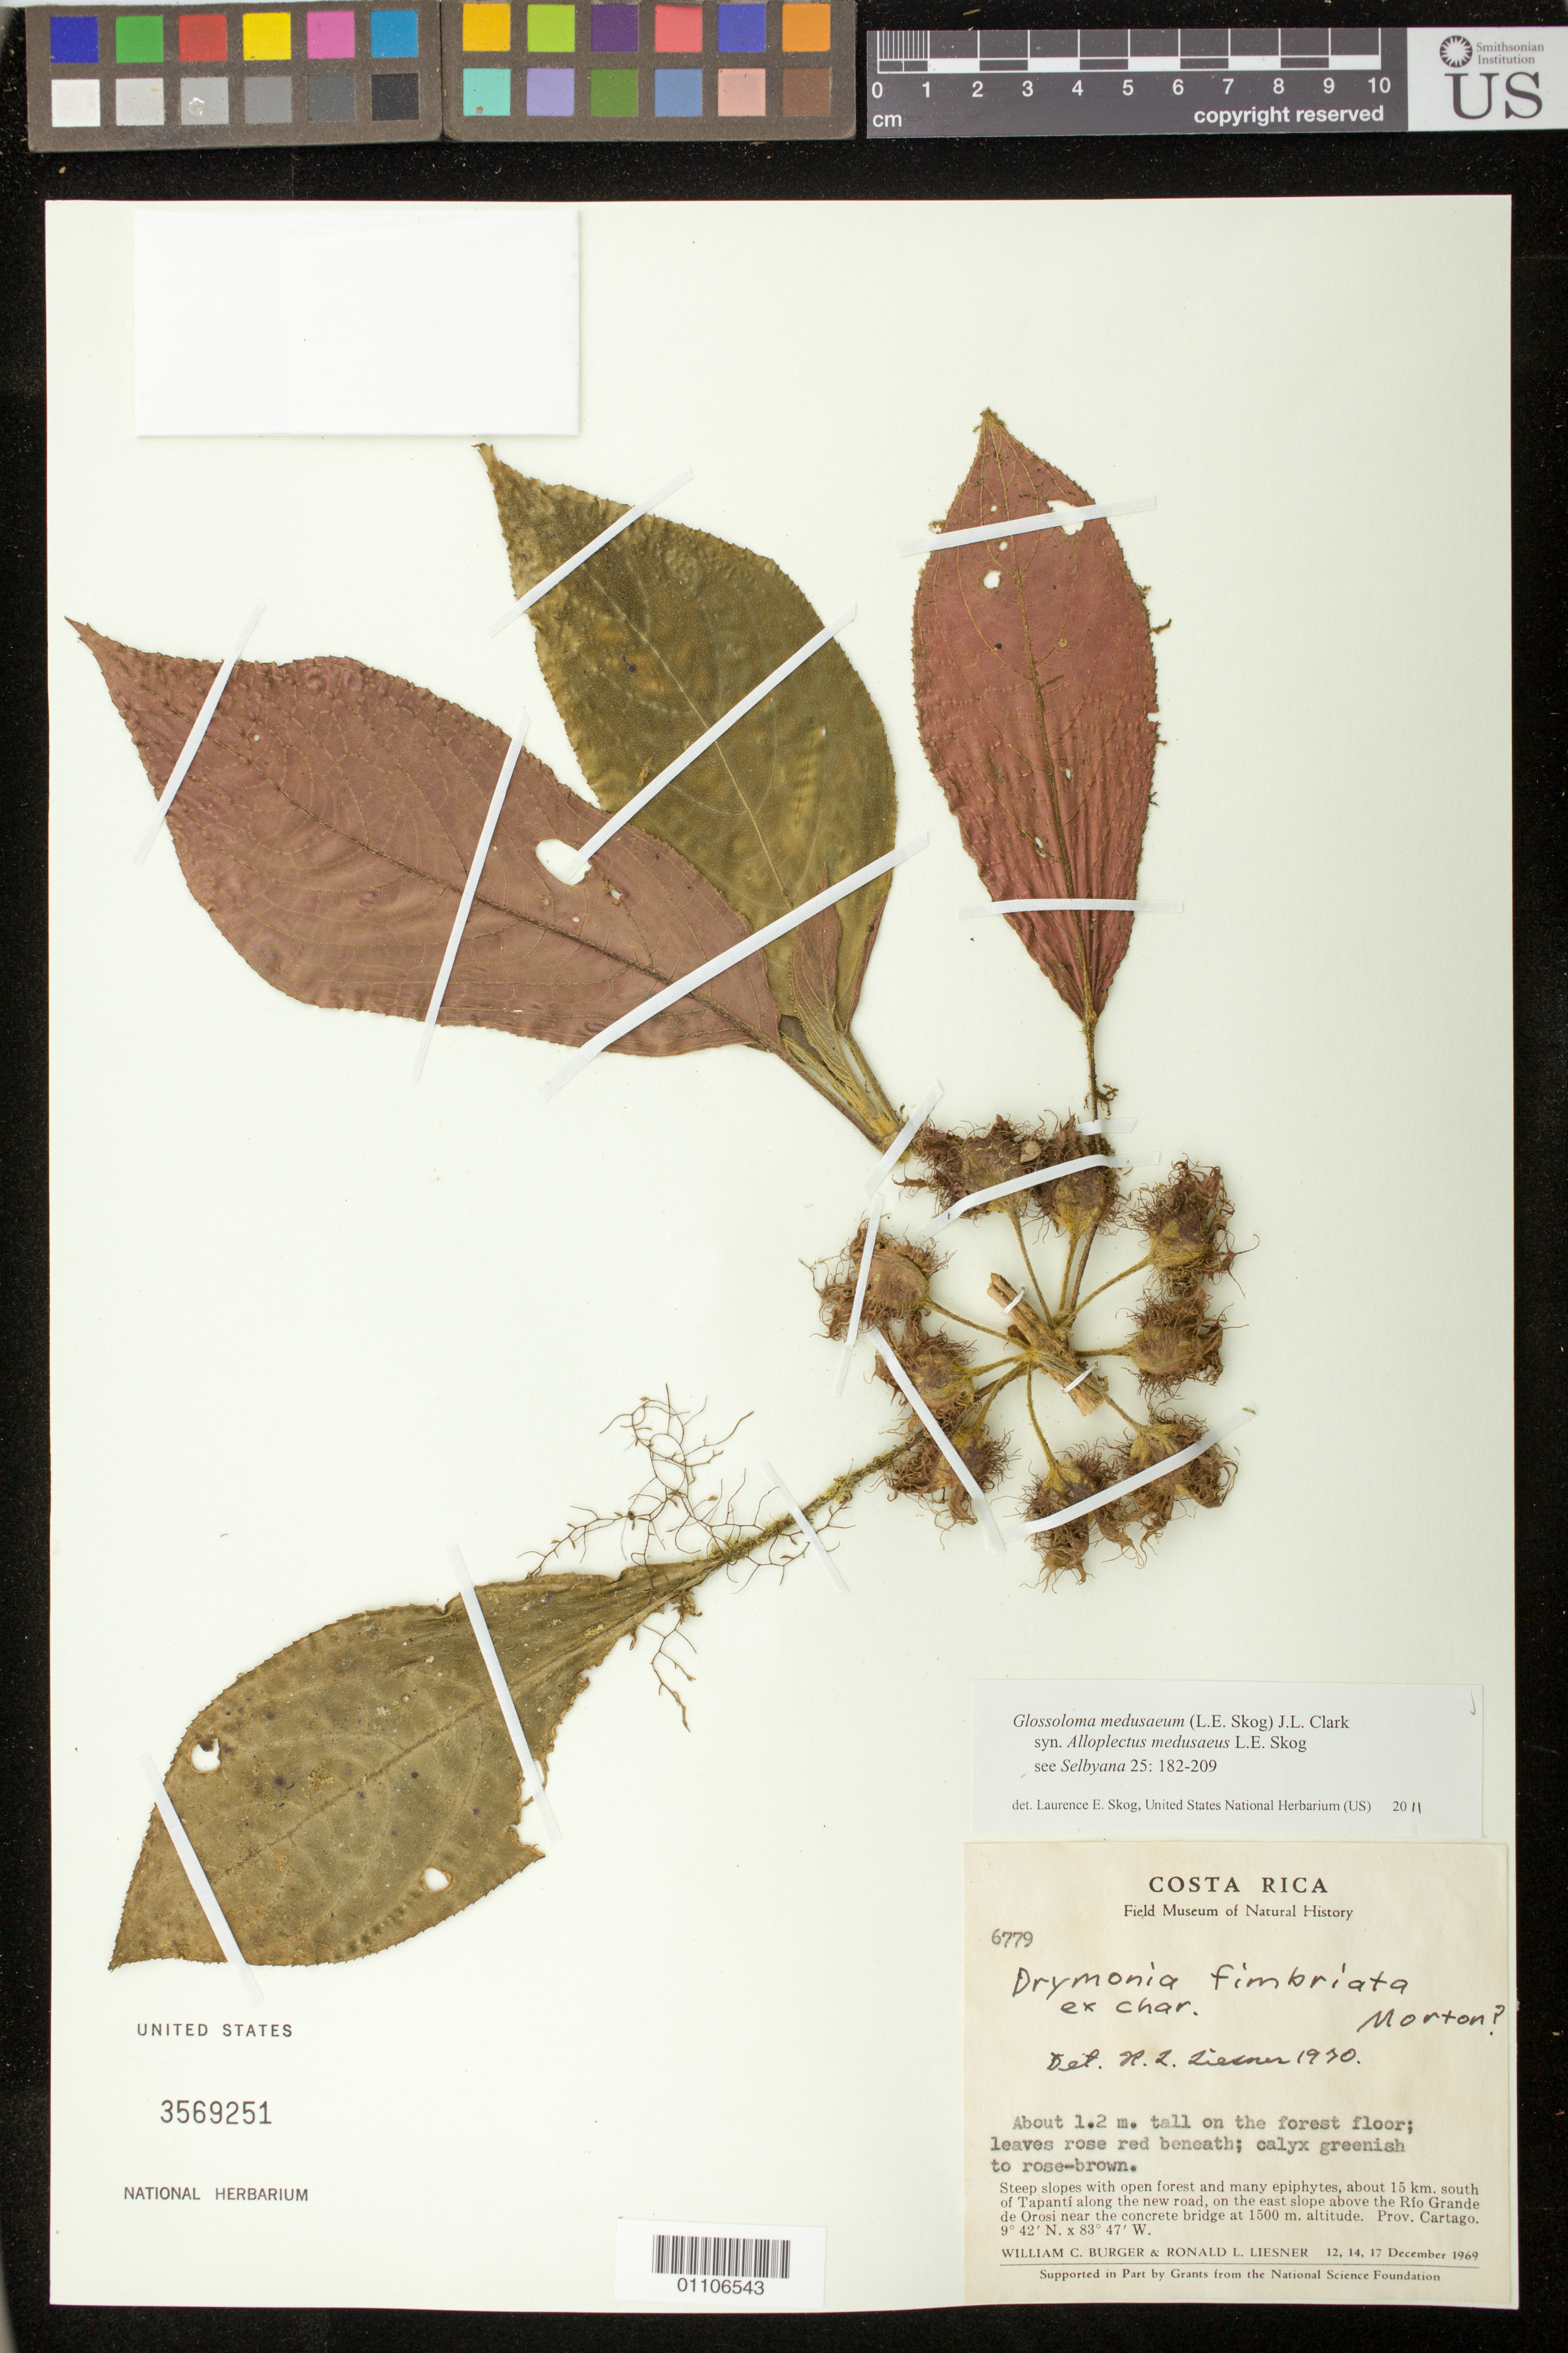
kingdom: Plantae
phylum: Tracheophyta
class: Magnoliopsida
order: Lamiales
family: Gesneriaceae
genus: Glossoloma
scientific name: Glossoloma medusaeum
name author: (L.E. Skog) J.L. Clark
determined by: Skog, Laurence E.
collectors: W. Burger & R. L. Liesner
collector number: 6779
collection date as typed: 12-17 Dec 1969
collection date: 1969-12-12/1969-12-17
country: Costa Rica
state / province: Cartago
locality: About 15 km south of Tapantí along the new road, on the east slope above the Río Grande de Orosi near the concrete bridge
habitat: Steep slopes with open forest and many epiphytes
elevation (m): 1500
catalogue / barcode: US 3569251